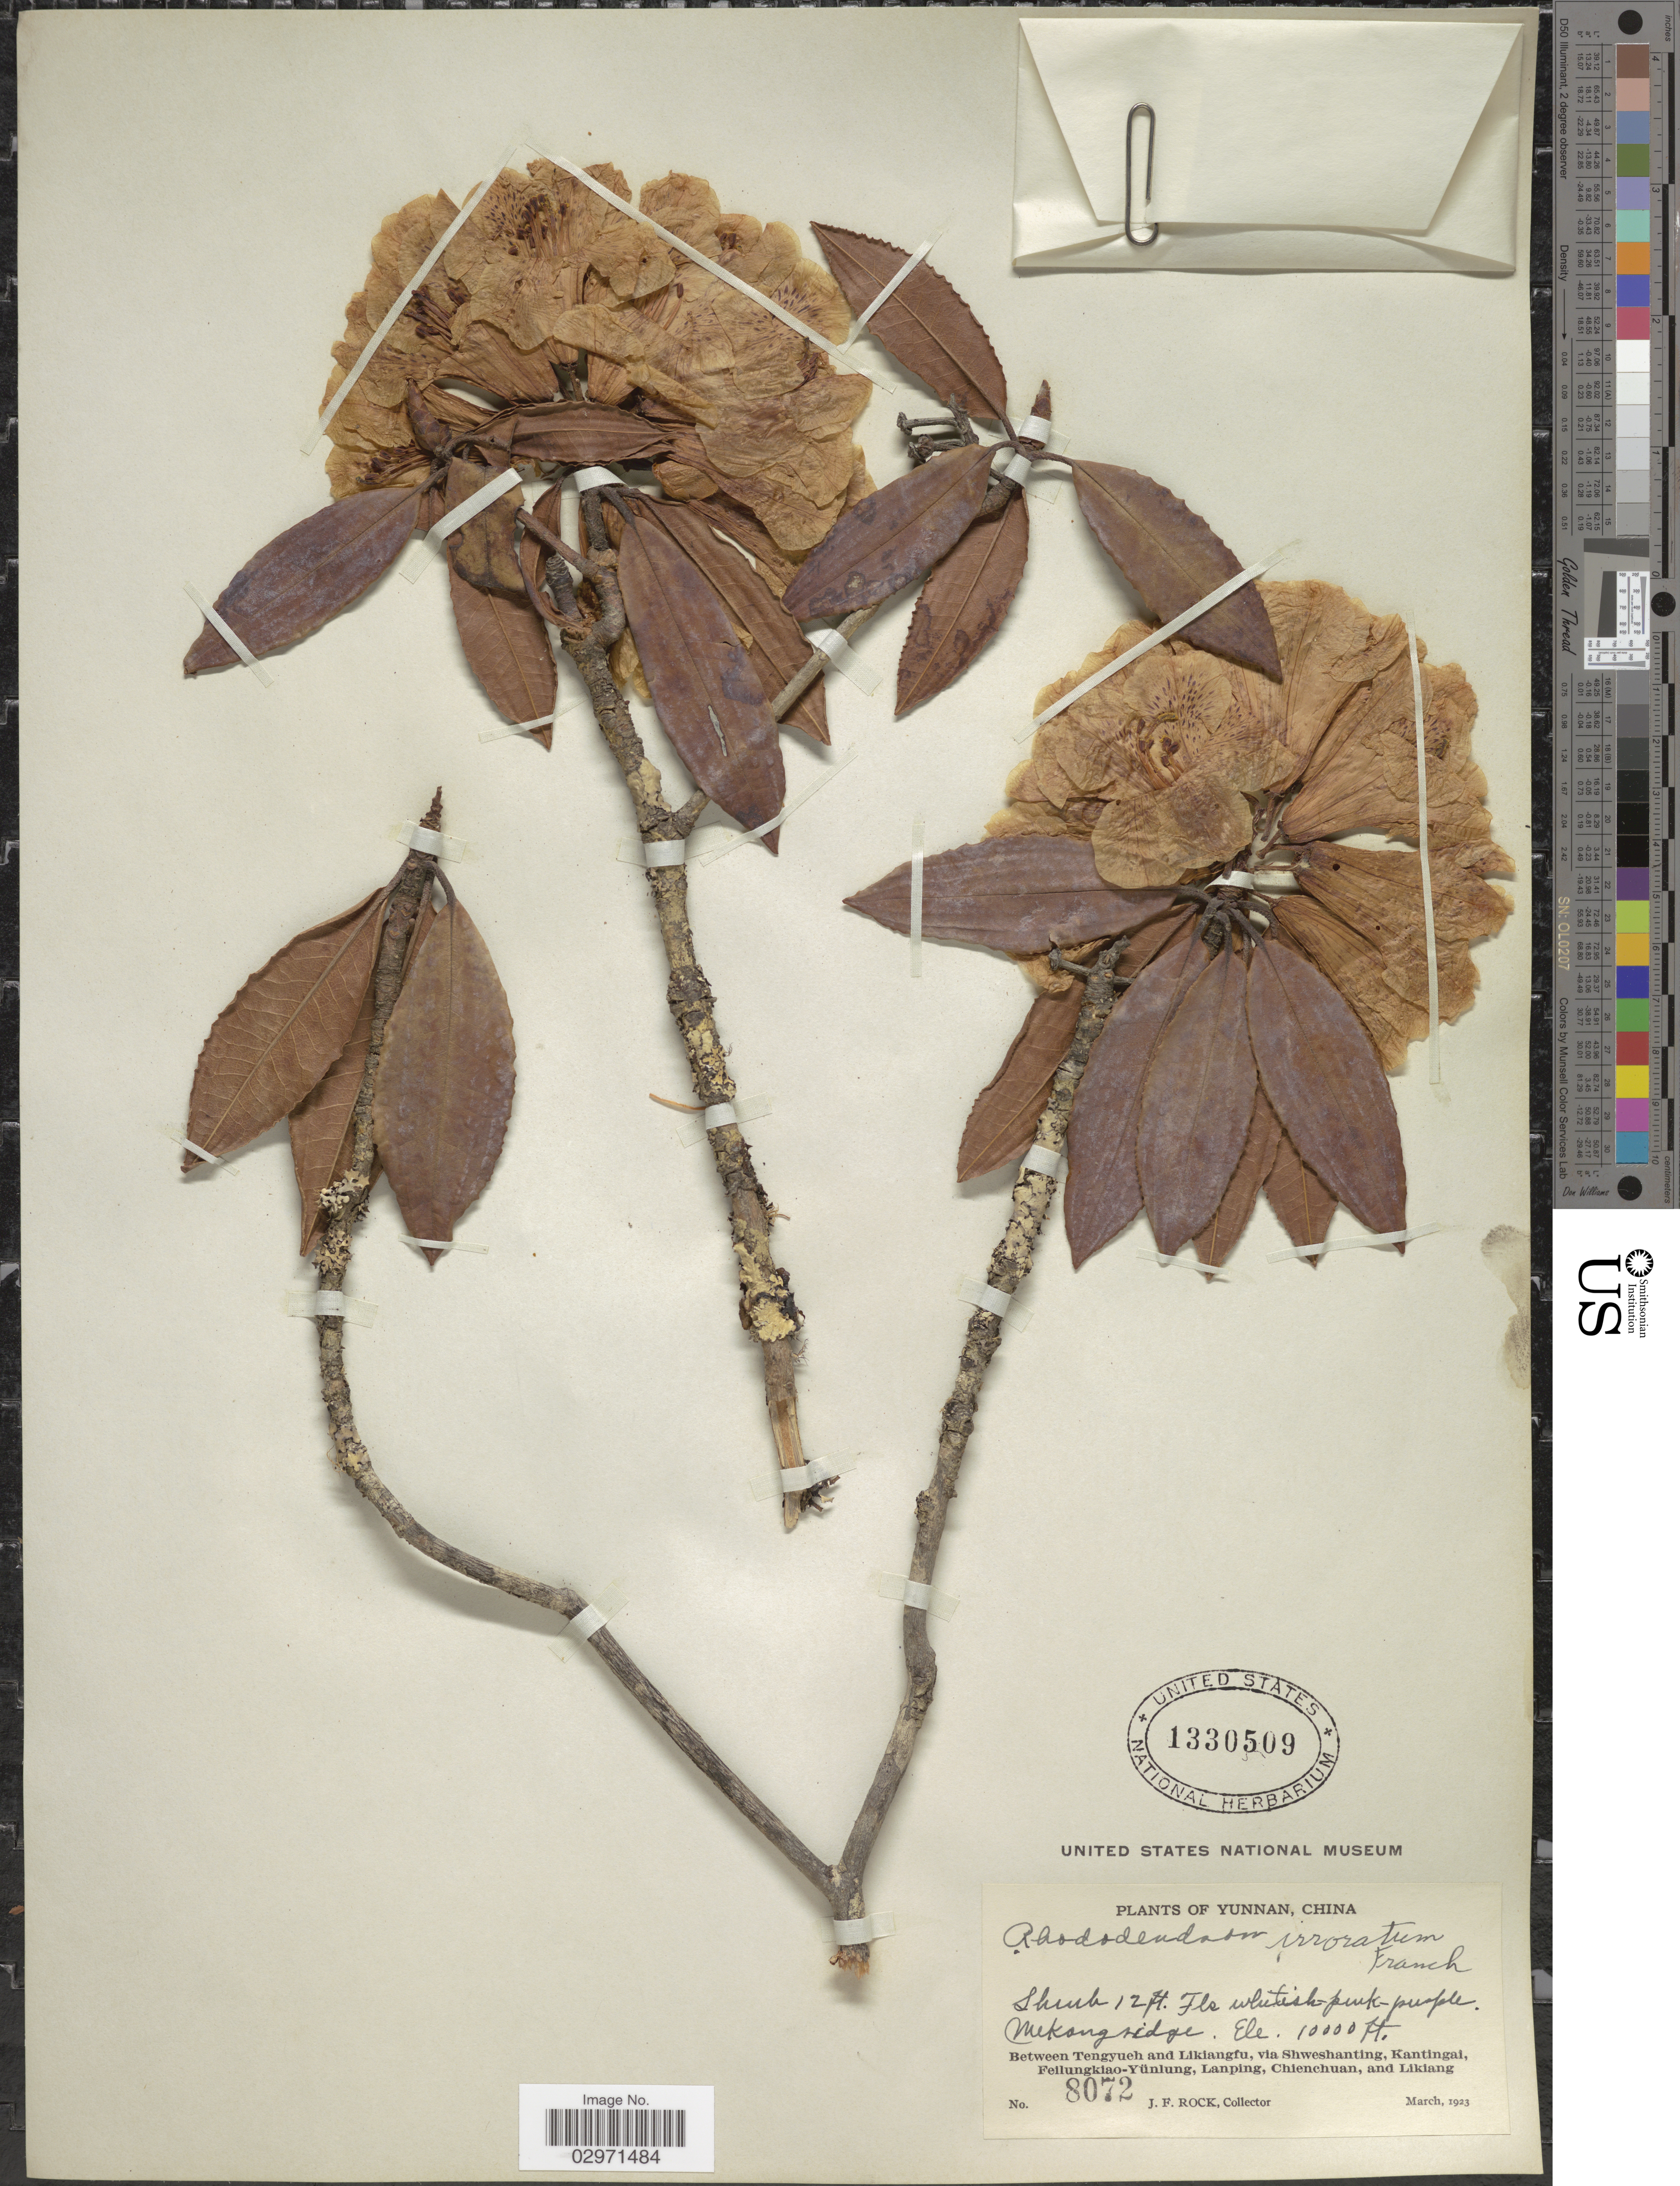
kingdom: Plantae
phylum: Tracheophyta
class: Magnoliopsida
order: Ericales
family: Ericaceae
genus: Rhododendron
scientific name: Rhododendron irroratum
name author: Franch.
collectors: J. Rock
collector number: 8072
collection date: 1923-03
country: China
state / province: Yunnan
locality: Between Tengyueh and Likiangfu, via Shweshanting, Kantingai, Feilungkiao-Yünlung, Lanping, Chienchuan, and Likiang. Mekong ridge.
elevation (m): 3048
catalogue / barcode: US 1330509